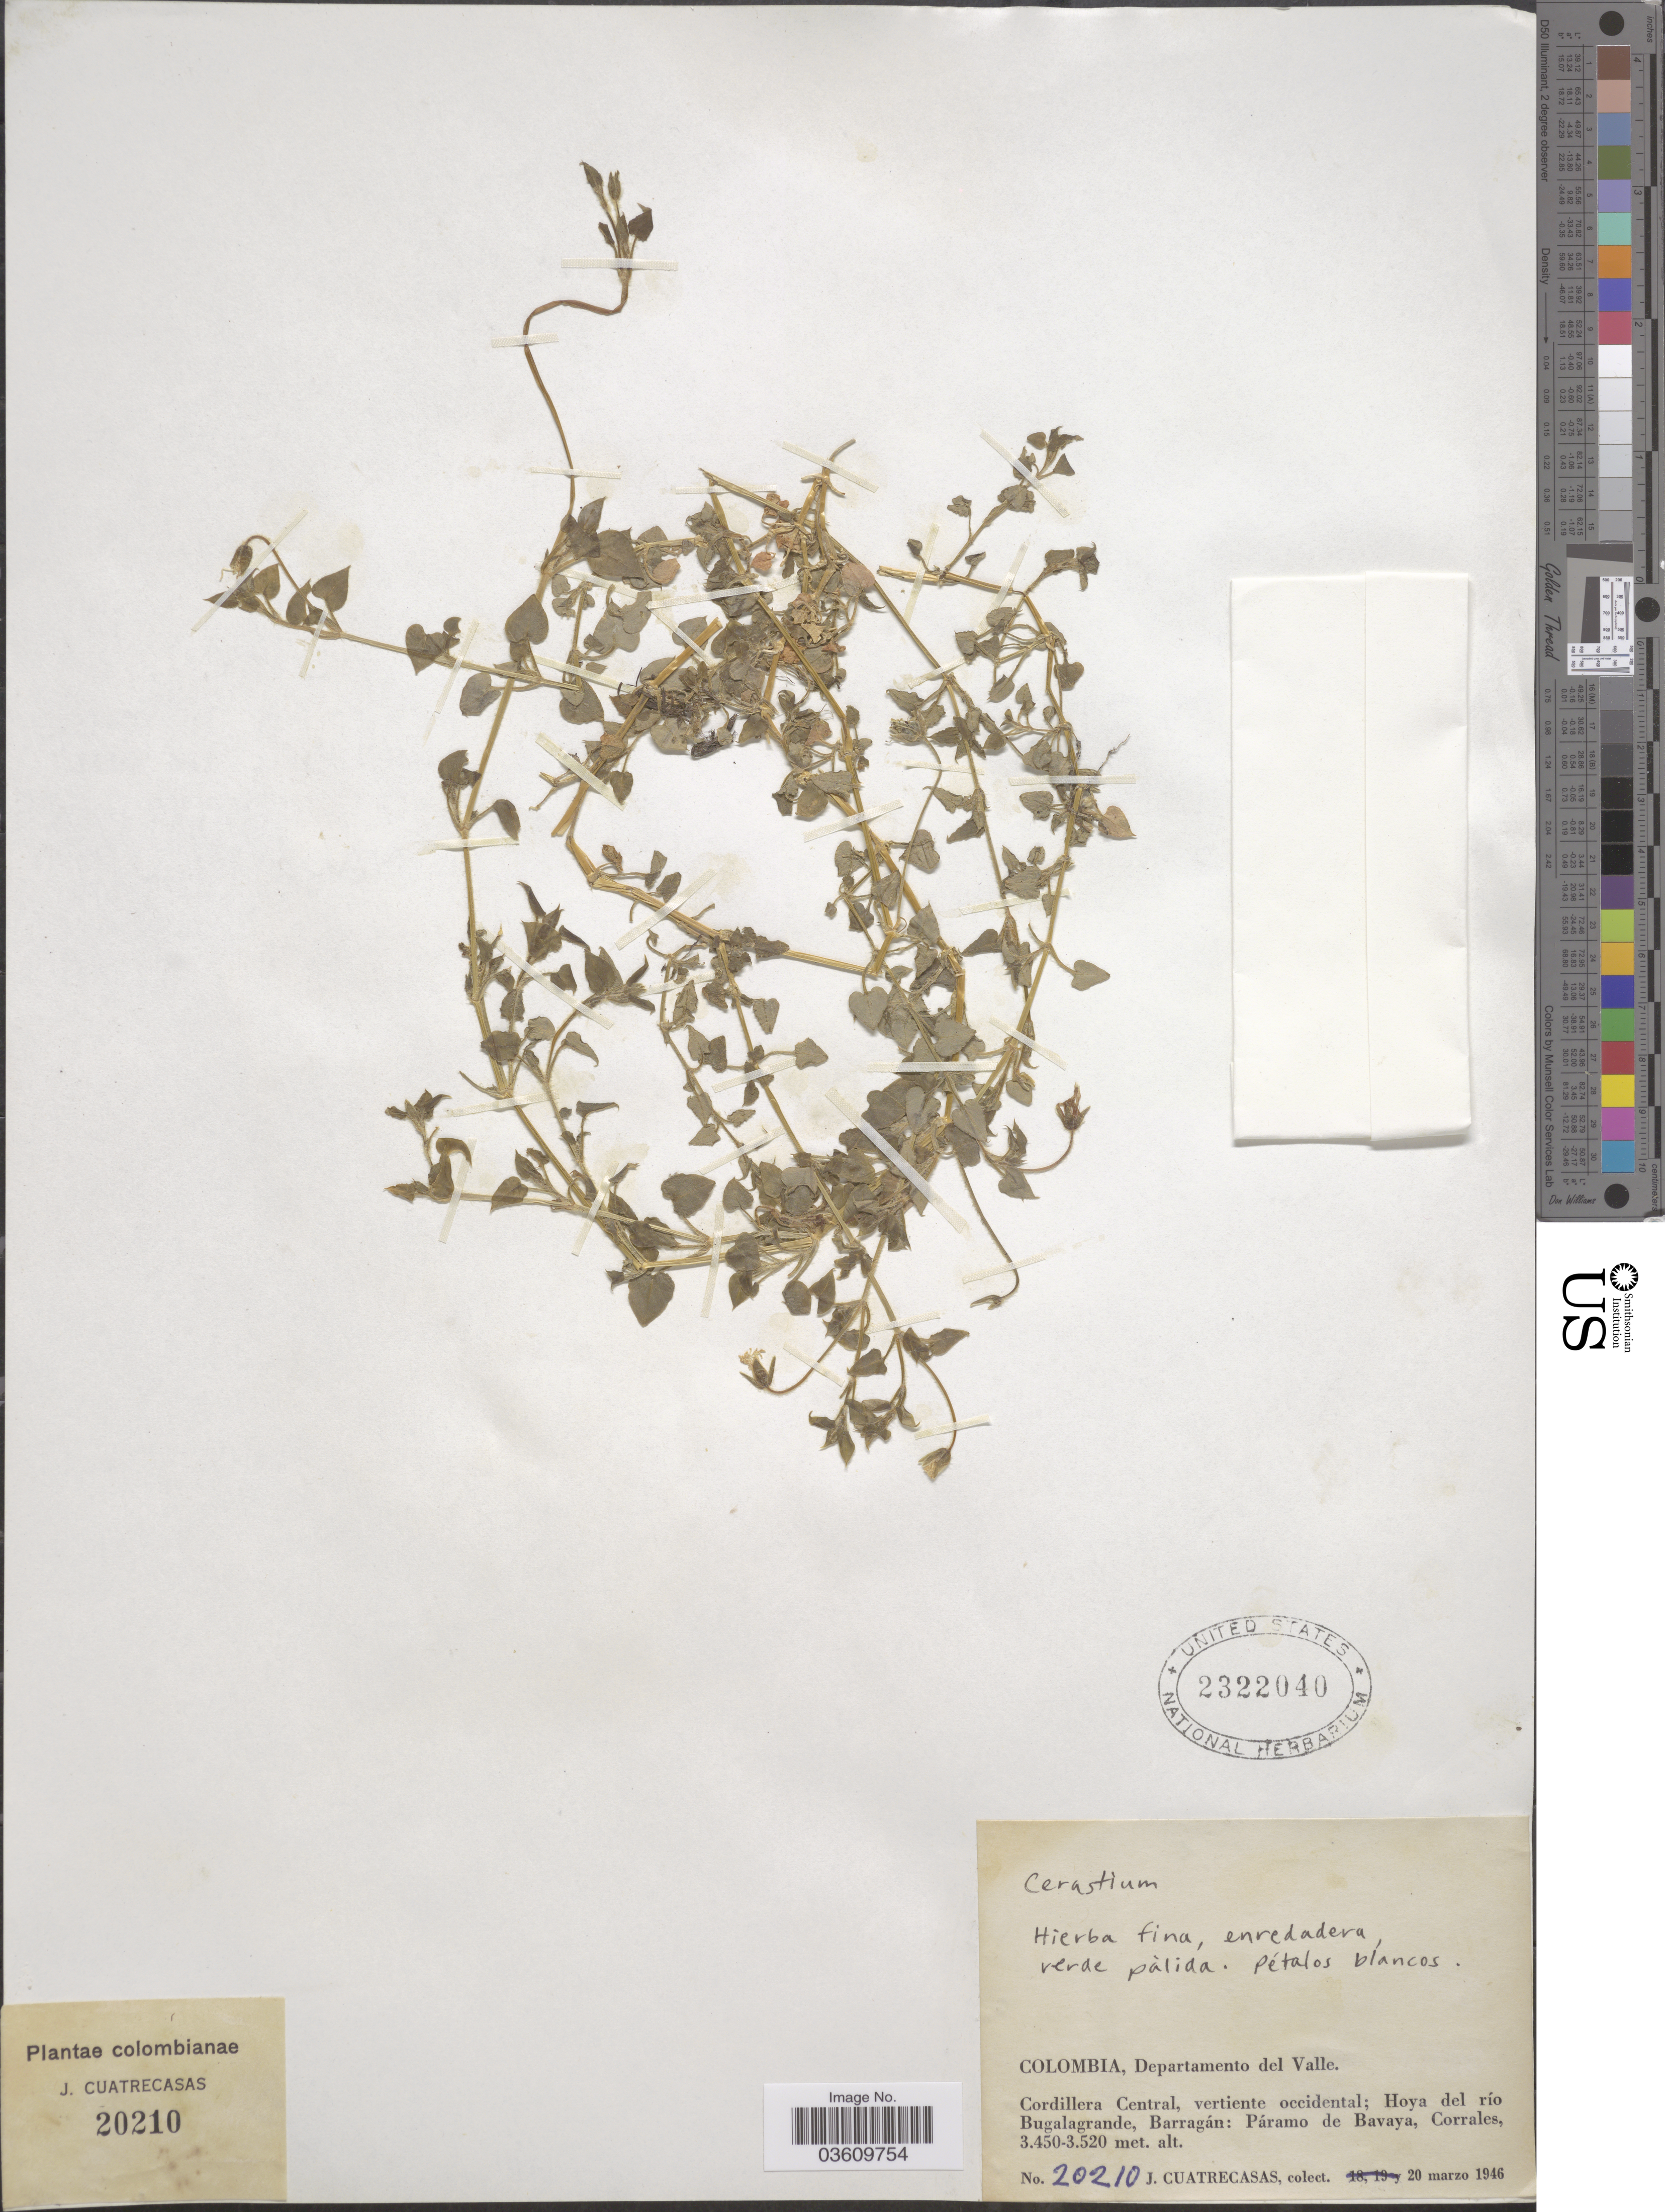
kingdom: Plantae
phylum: Tracheophyta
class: Magnoliopsida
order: Caryophyllales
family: Caryophyllaceae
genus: Stellaria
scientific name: Stellaria sp.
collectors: J. Cuatrecasas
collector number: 20210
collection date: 1946-03-20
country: Colombia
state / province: Valle del Cauca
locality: Departamento del Valle. Cordillera Central, vertiente occidental; Hoya del río Bugalagrande, Barragán: Páramo de Bavaya, Corrales.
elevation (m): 3450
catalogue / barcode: US 2322040